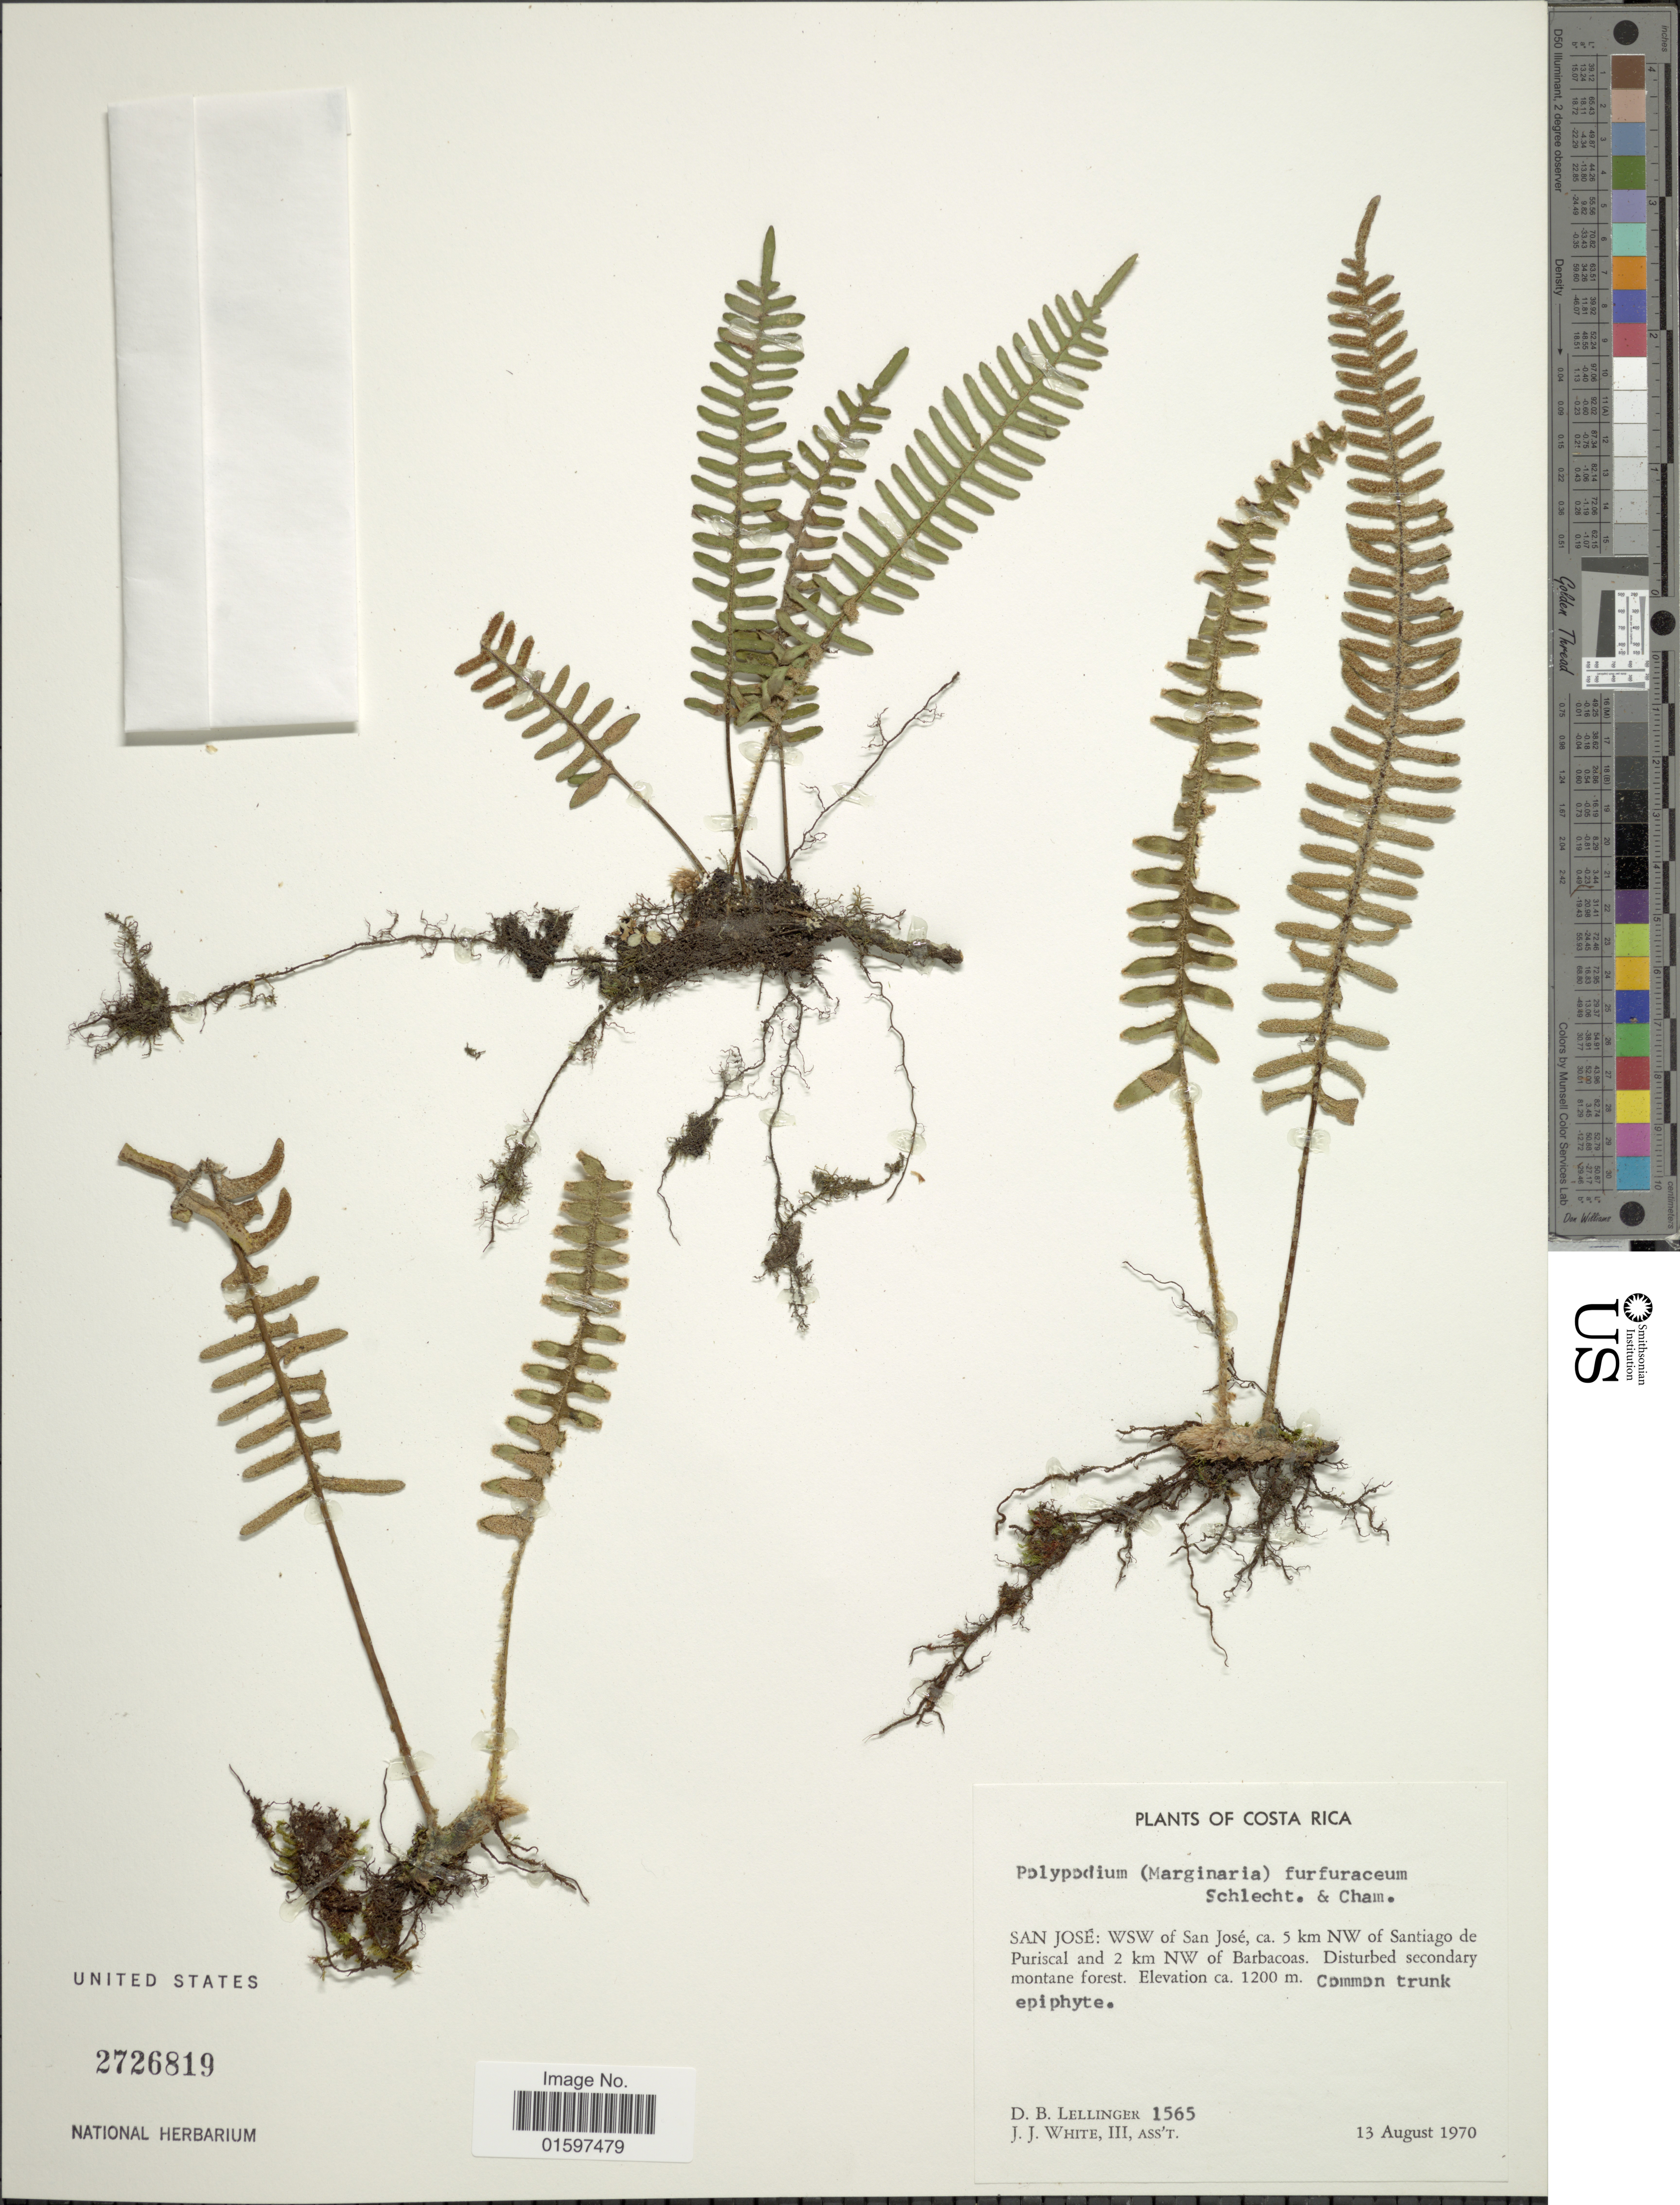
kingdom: Plantae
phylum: Tracheophyta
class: Polypodiopsida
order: Polypodiales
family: Polypodiaceae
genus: Pleopeltis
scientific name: Pleopeltis furfuracea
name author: (Schltdl. & Cham.) A.R. Sm. & Tejero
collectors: D. B. Lellinger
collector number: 1565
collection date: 1970-08-13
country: Costa Rica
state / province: San José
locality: WSW of San José, ca 5 km NW of Santiago de Puriscal and 2 km NW of Barbacoas, disturbed secondary montane forest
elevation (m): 1200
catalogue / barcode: US 2726819